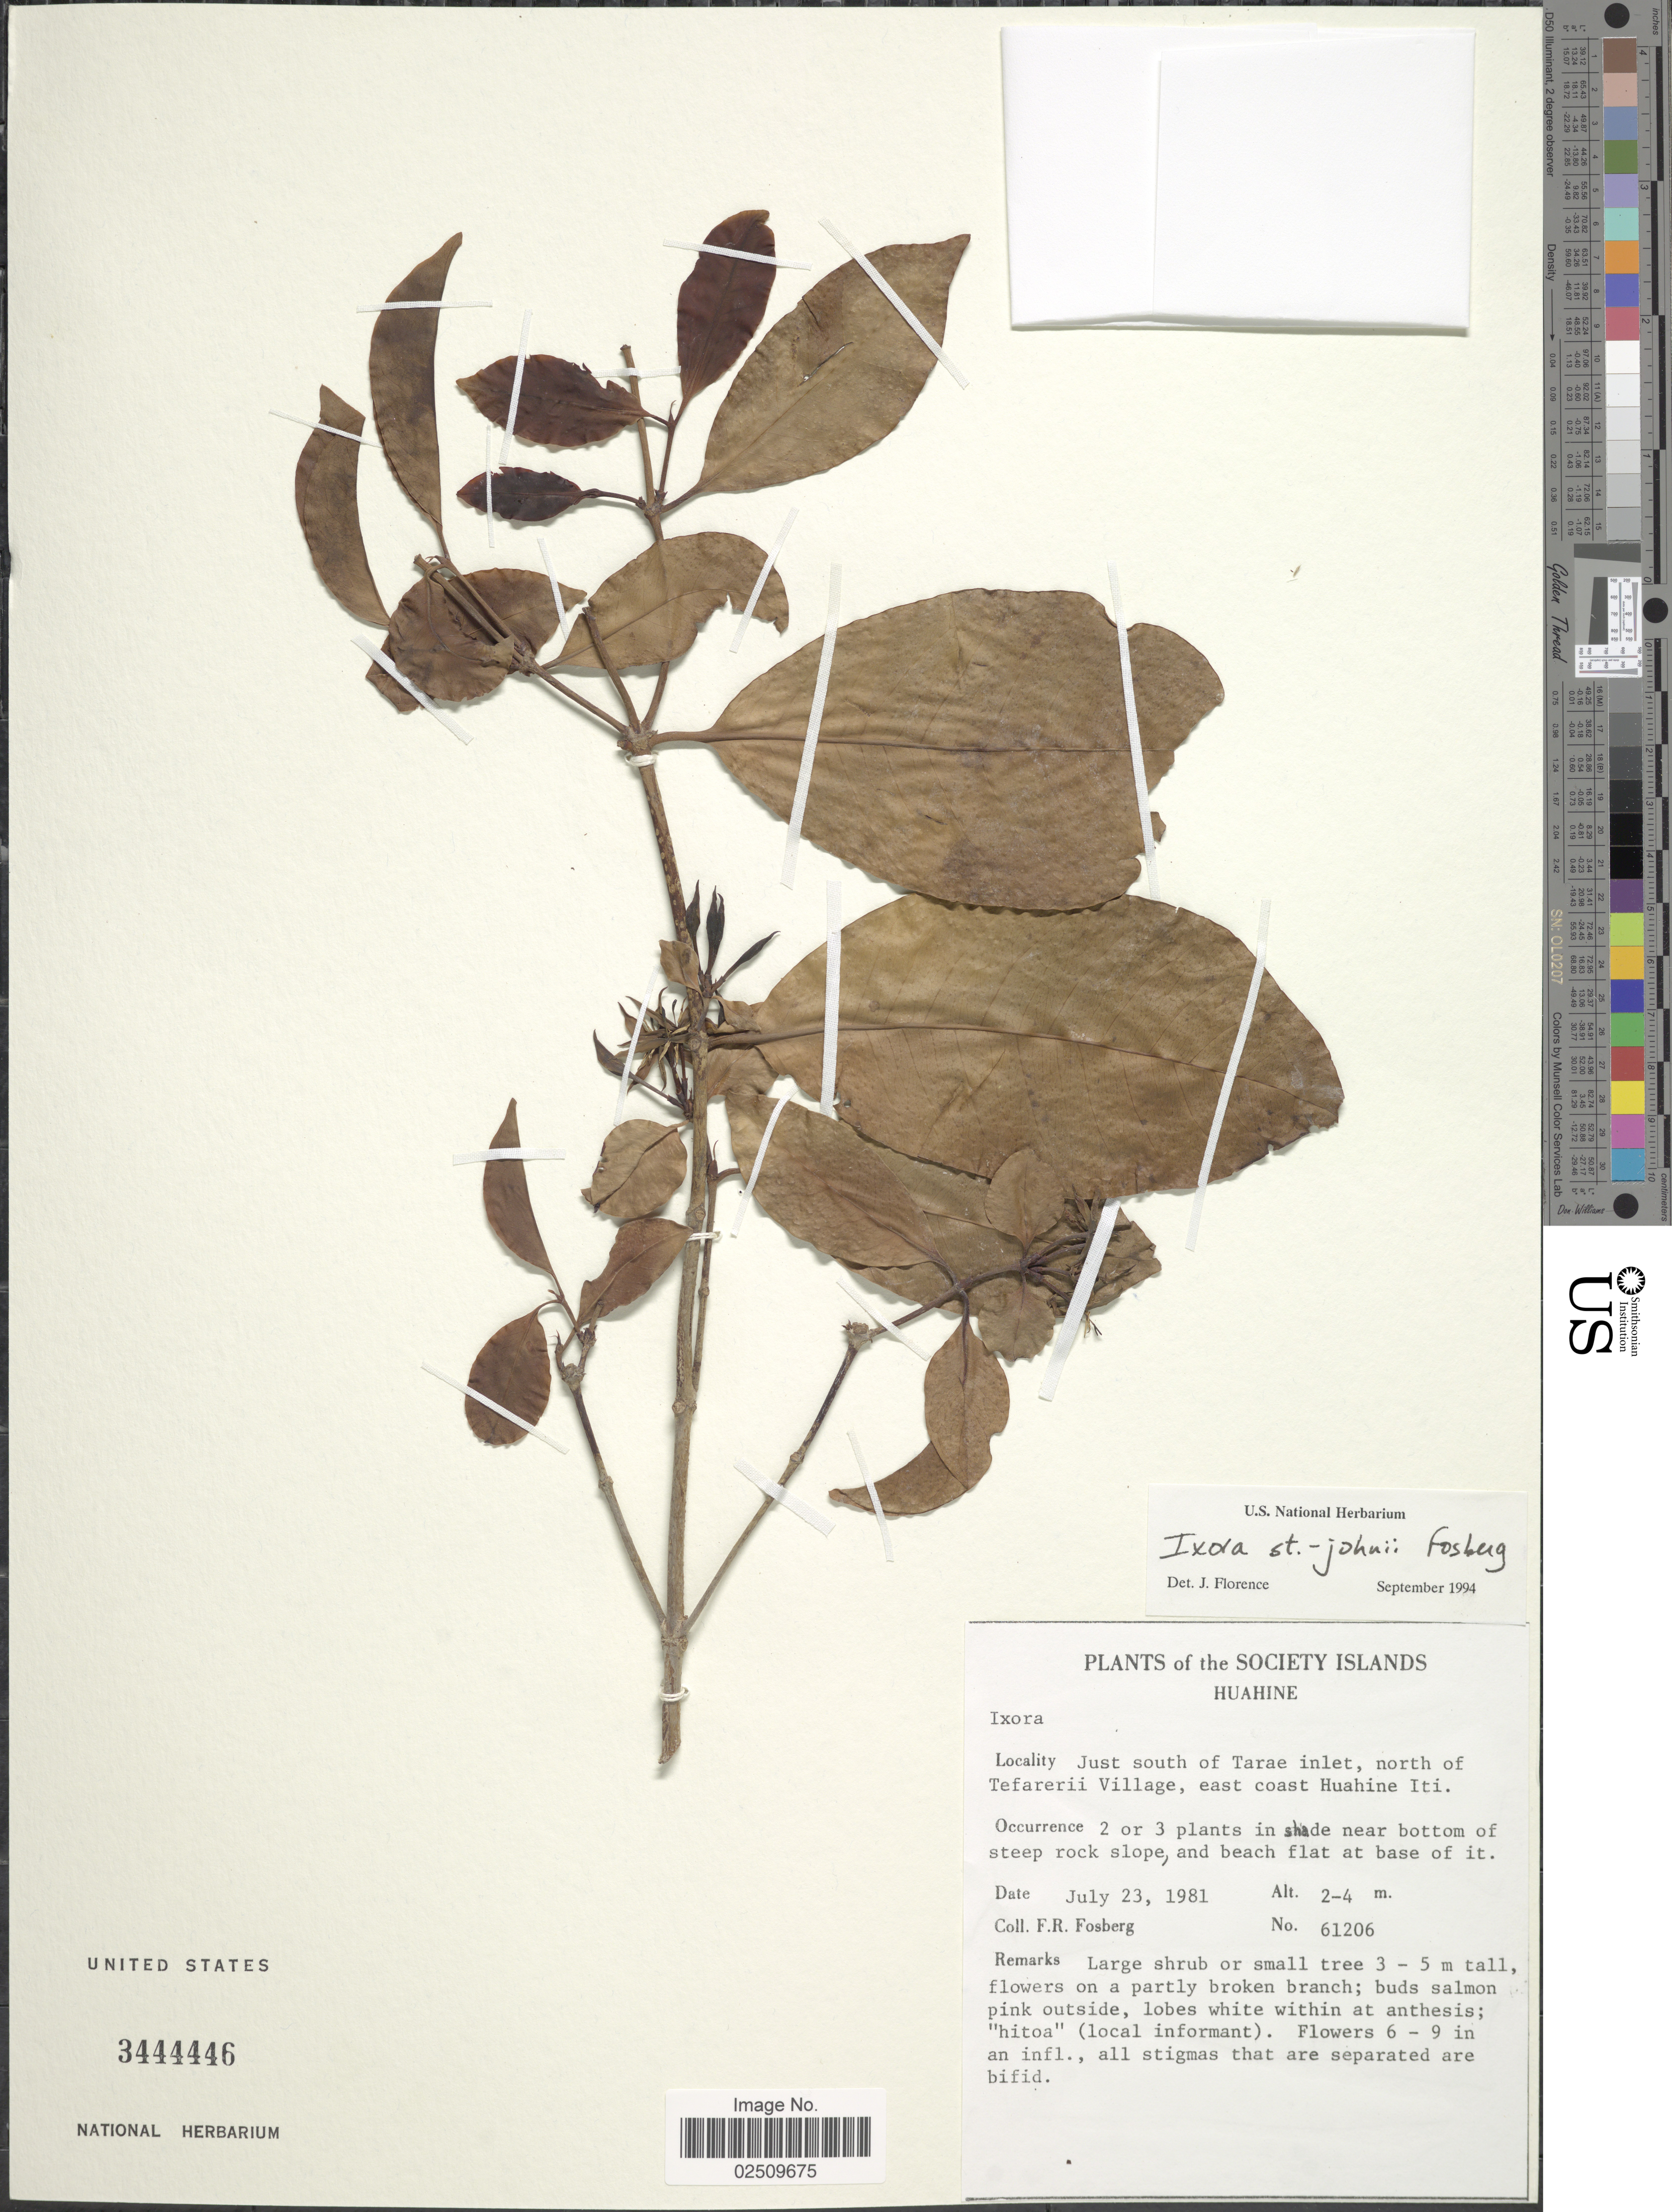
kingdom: Plantae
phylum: Tracheophyta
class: Magnoliopsida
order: Gentianales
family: Rubiaceae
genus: Ixora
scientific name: Ixora st-johnii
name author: Fosberg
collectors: F. R. Fosberg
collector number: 61206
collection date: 1981-07-23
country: French Polynesia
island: Huahine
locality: The Society Islands, Huahine, Just south of Tarae inlet, north of Tefarerii Village, east coast Huahine Iti, in shade near bottom of steep rock slope, and beach flat at base of it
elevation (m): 2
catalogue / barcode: US 3444446